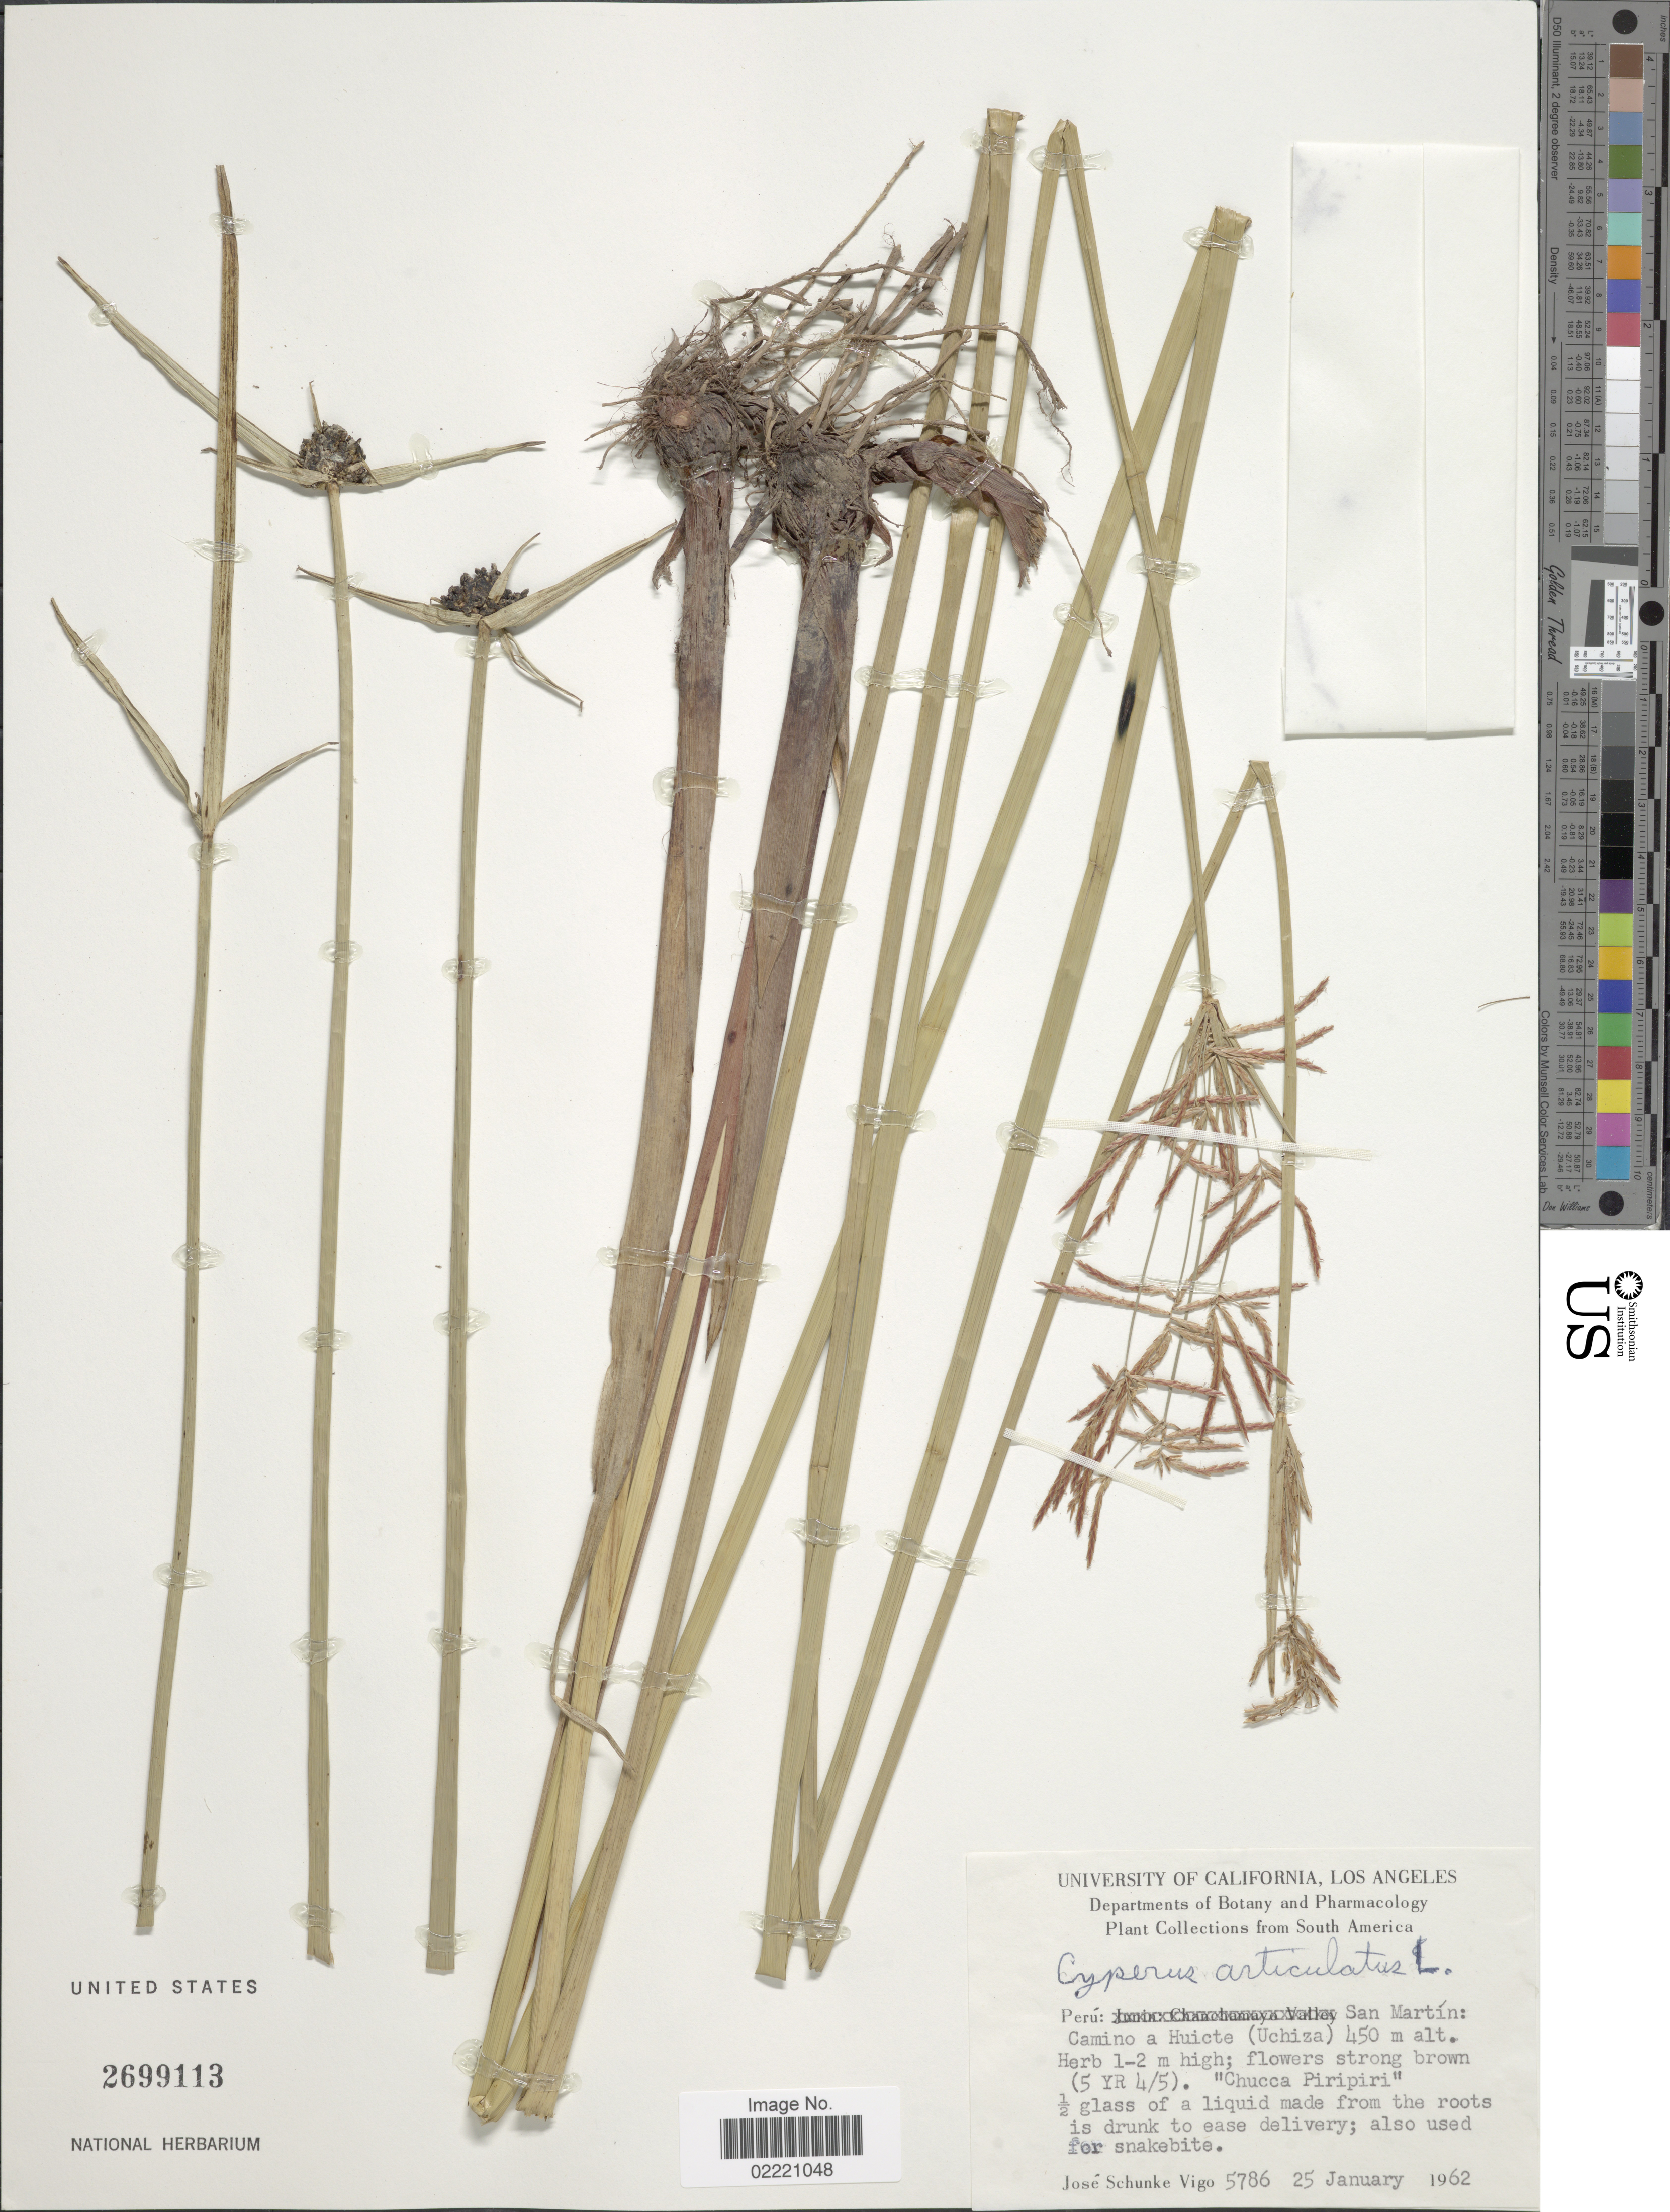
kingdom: Plantae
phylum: Tracheophyta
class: Liliopsida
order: Poales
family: Cyperaceae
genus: Cyperus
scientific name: Cyperus articulatus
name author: L.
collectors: J. Schunke Vigo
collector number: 5786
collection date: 1962-01-25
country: Peru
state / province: San Martín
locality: South America, Camino a Huicte (Uchiza)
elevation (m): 450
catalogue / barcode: US 2699113